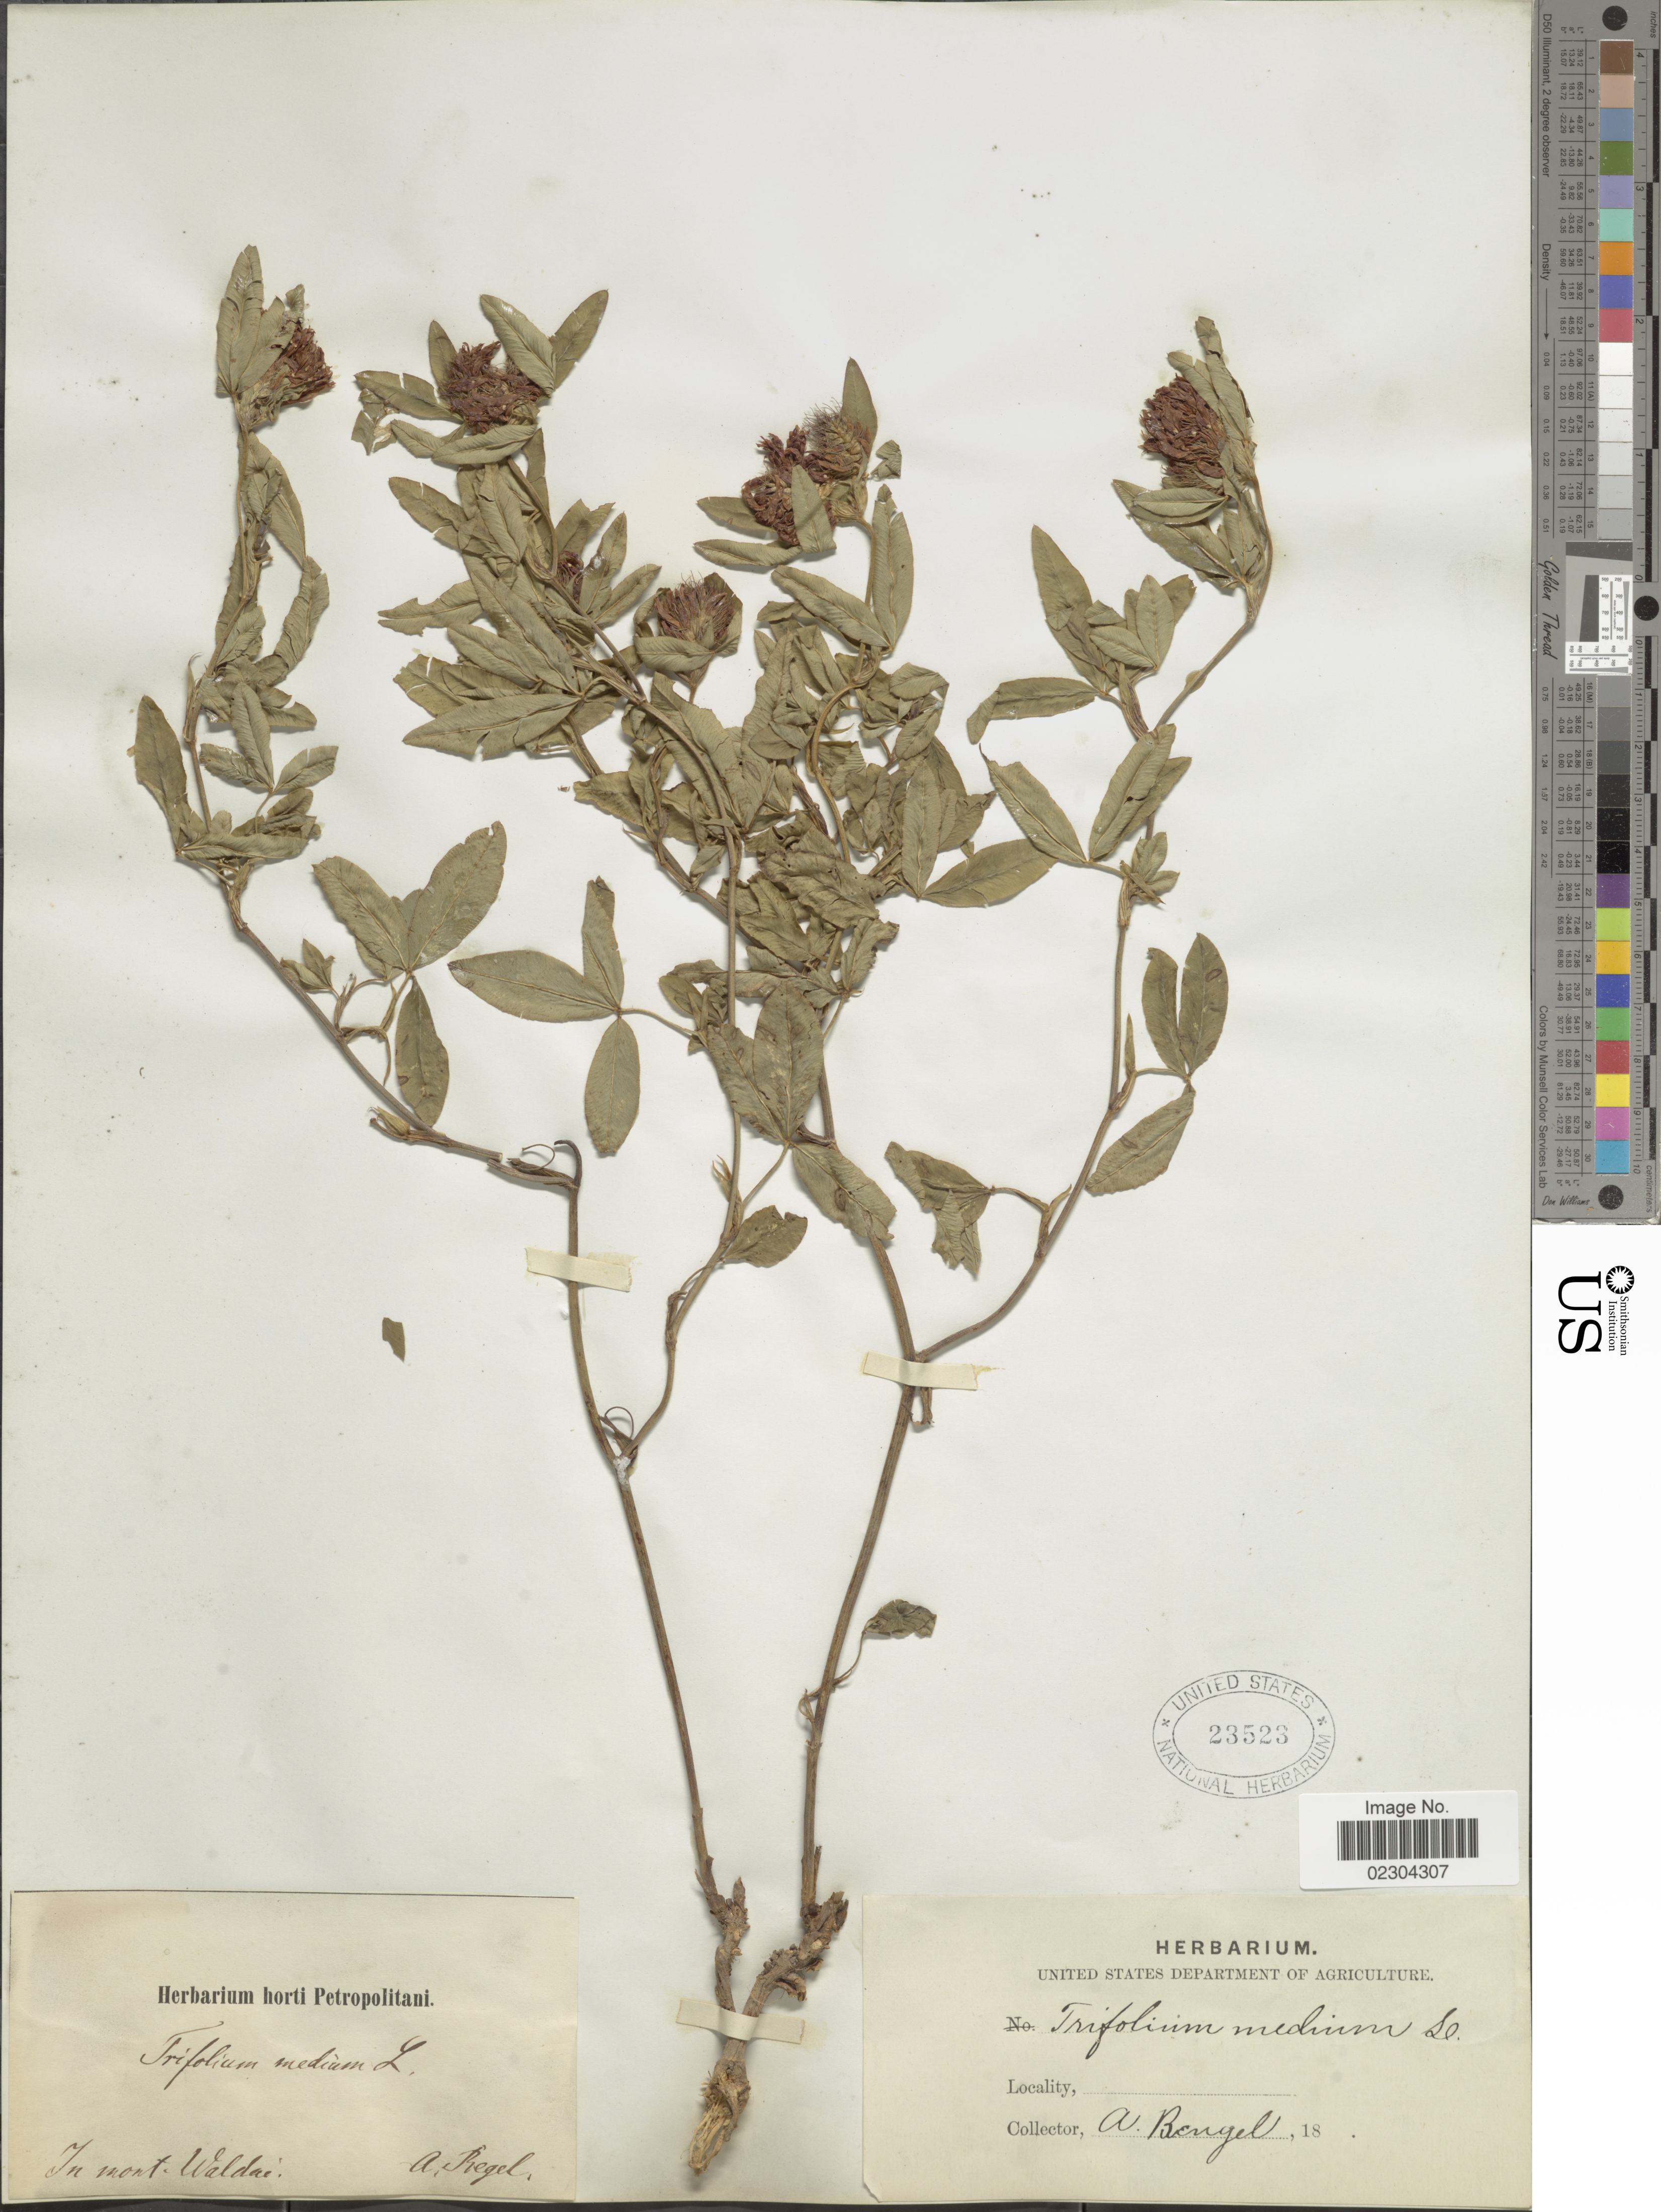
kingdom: Plantae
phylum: Tracheophyta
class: Magnoliopsida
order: Fabales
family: Fabaceae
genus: Trifolium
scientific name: Trifolium medium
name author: L.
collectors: A. Regel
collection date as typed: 18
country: Russian Federation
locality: Waldai (Valday) Mts.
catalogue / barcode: US 23523